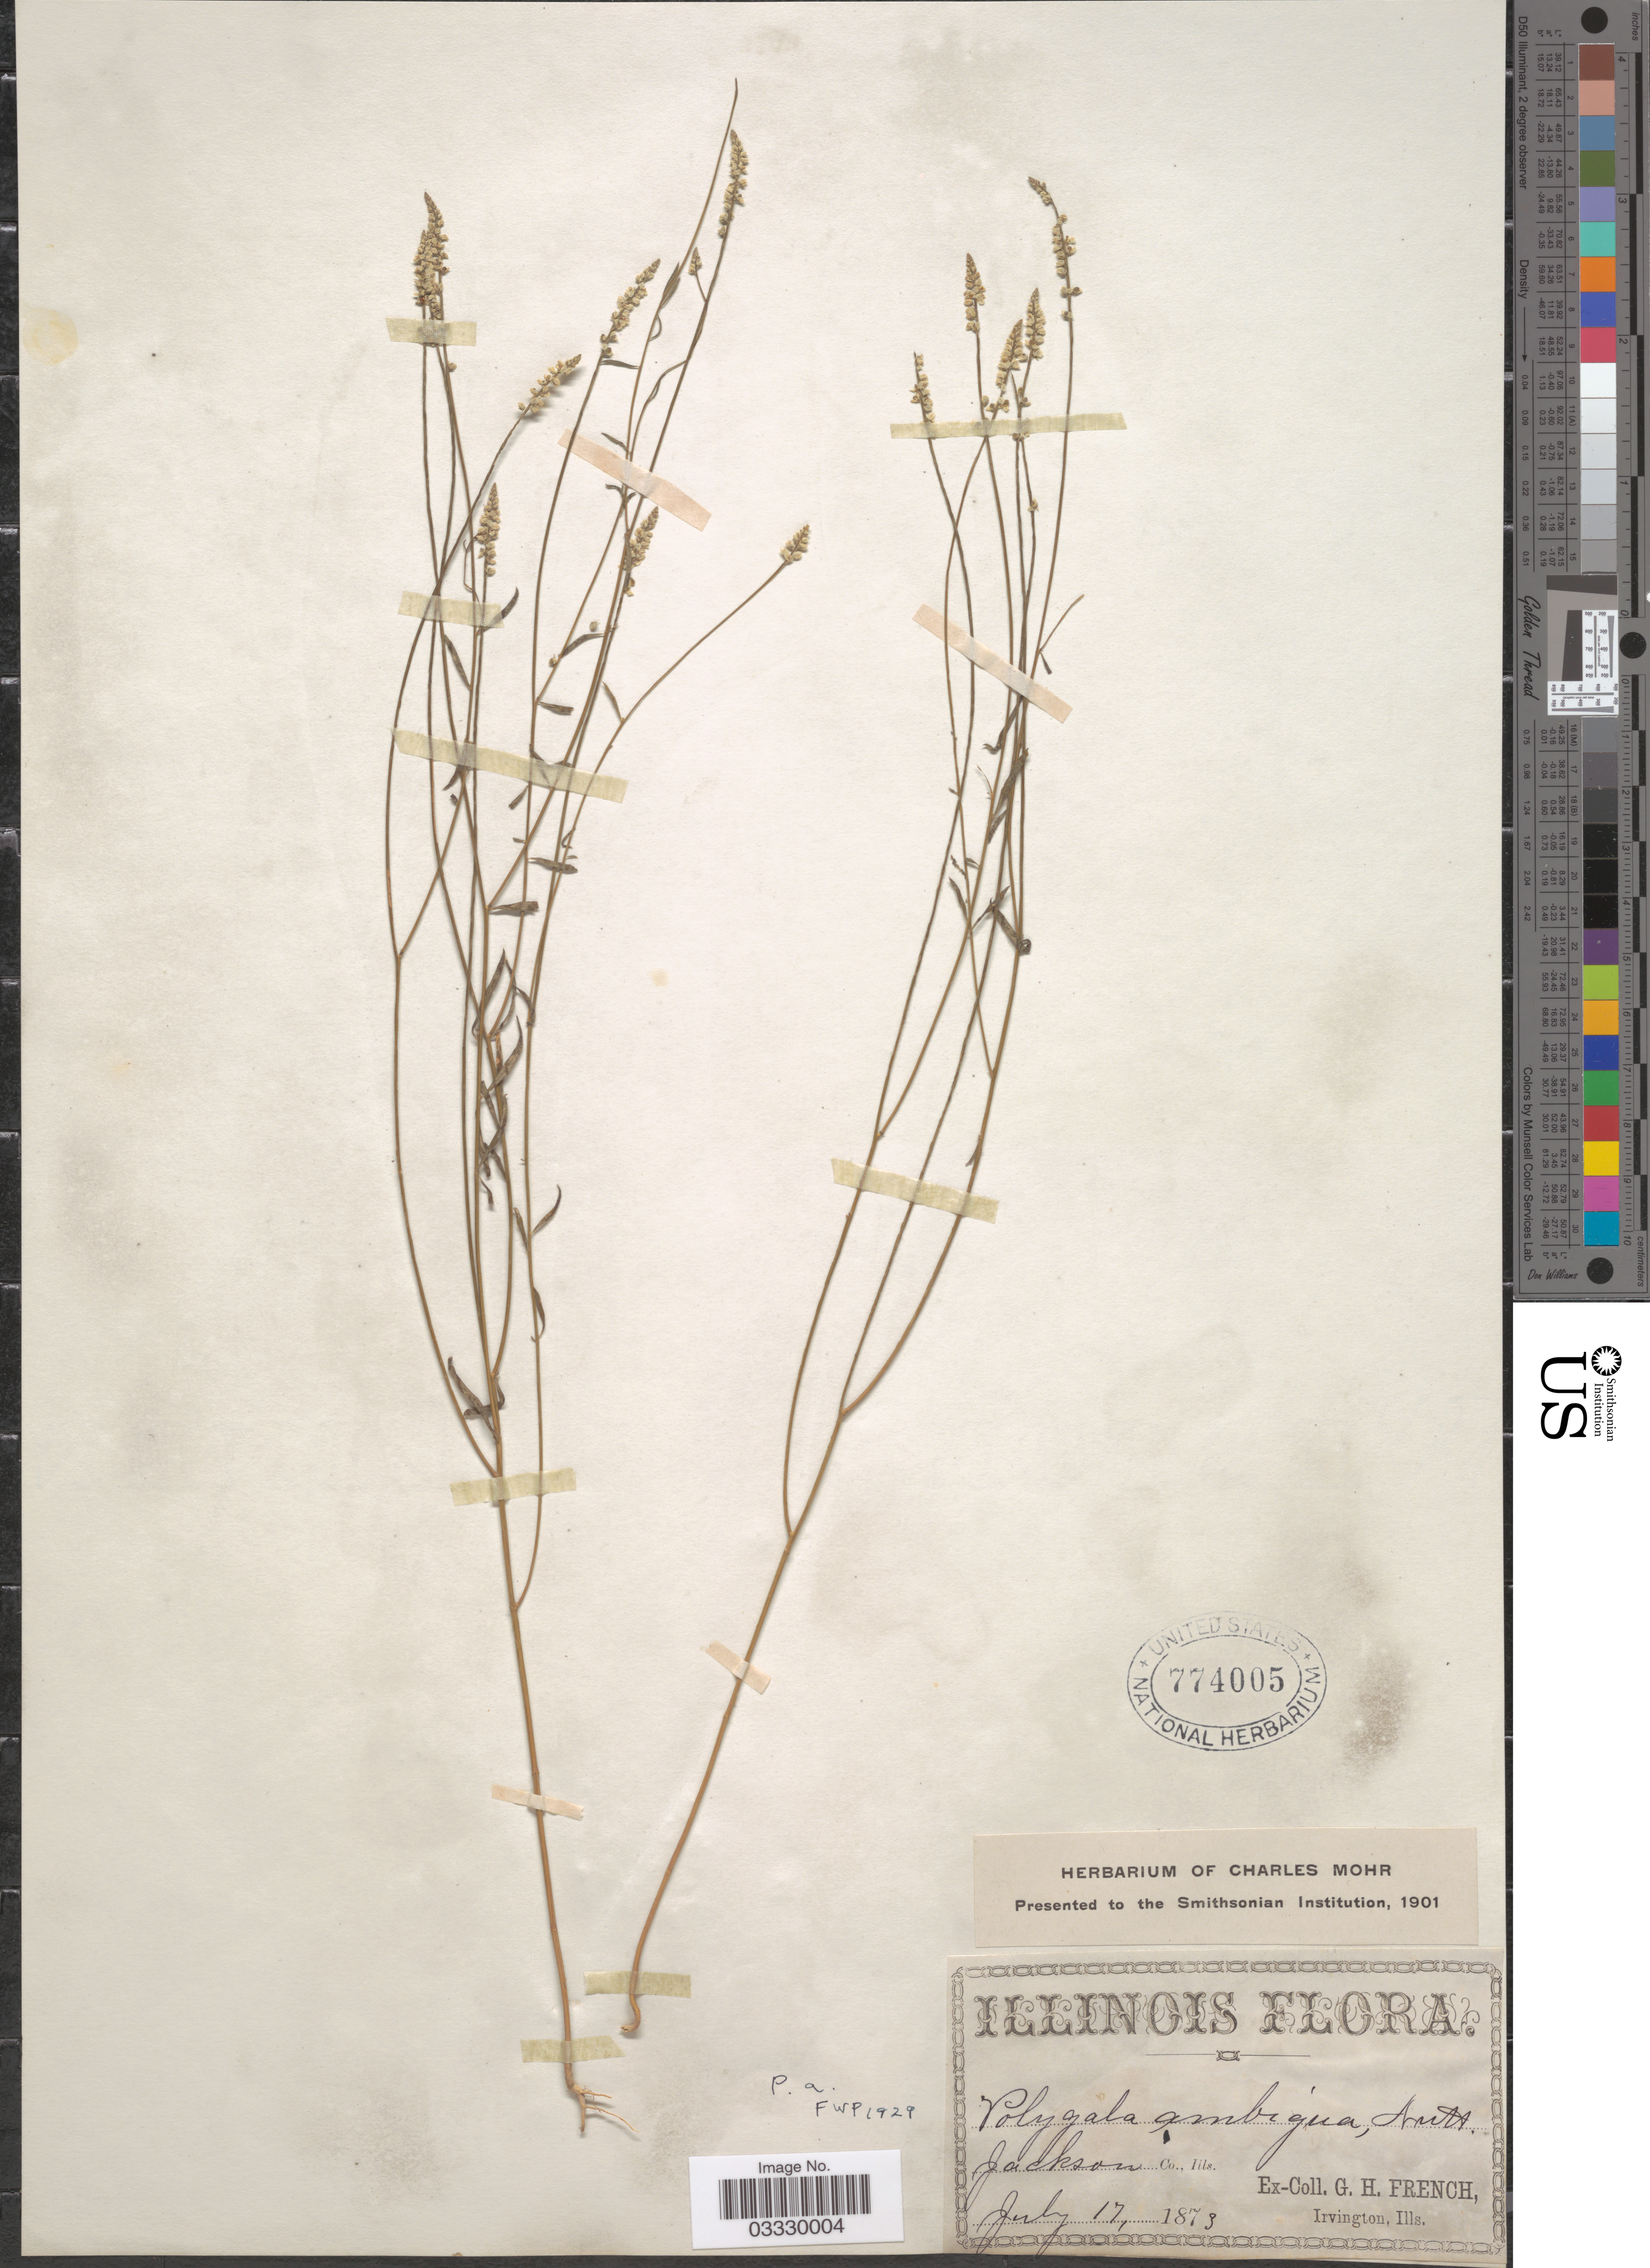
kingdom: Plantae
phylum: Tracheophyta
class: Magnoliopsida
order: Fabales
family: Polygalaceae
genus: Polygala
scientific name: Polygala ambigua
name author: Nutt.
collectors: G. H. French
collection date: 1873-07-17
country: United States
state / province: Illinois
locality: Jackson Co.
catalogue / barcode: US 774005